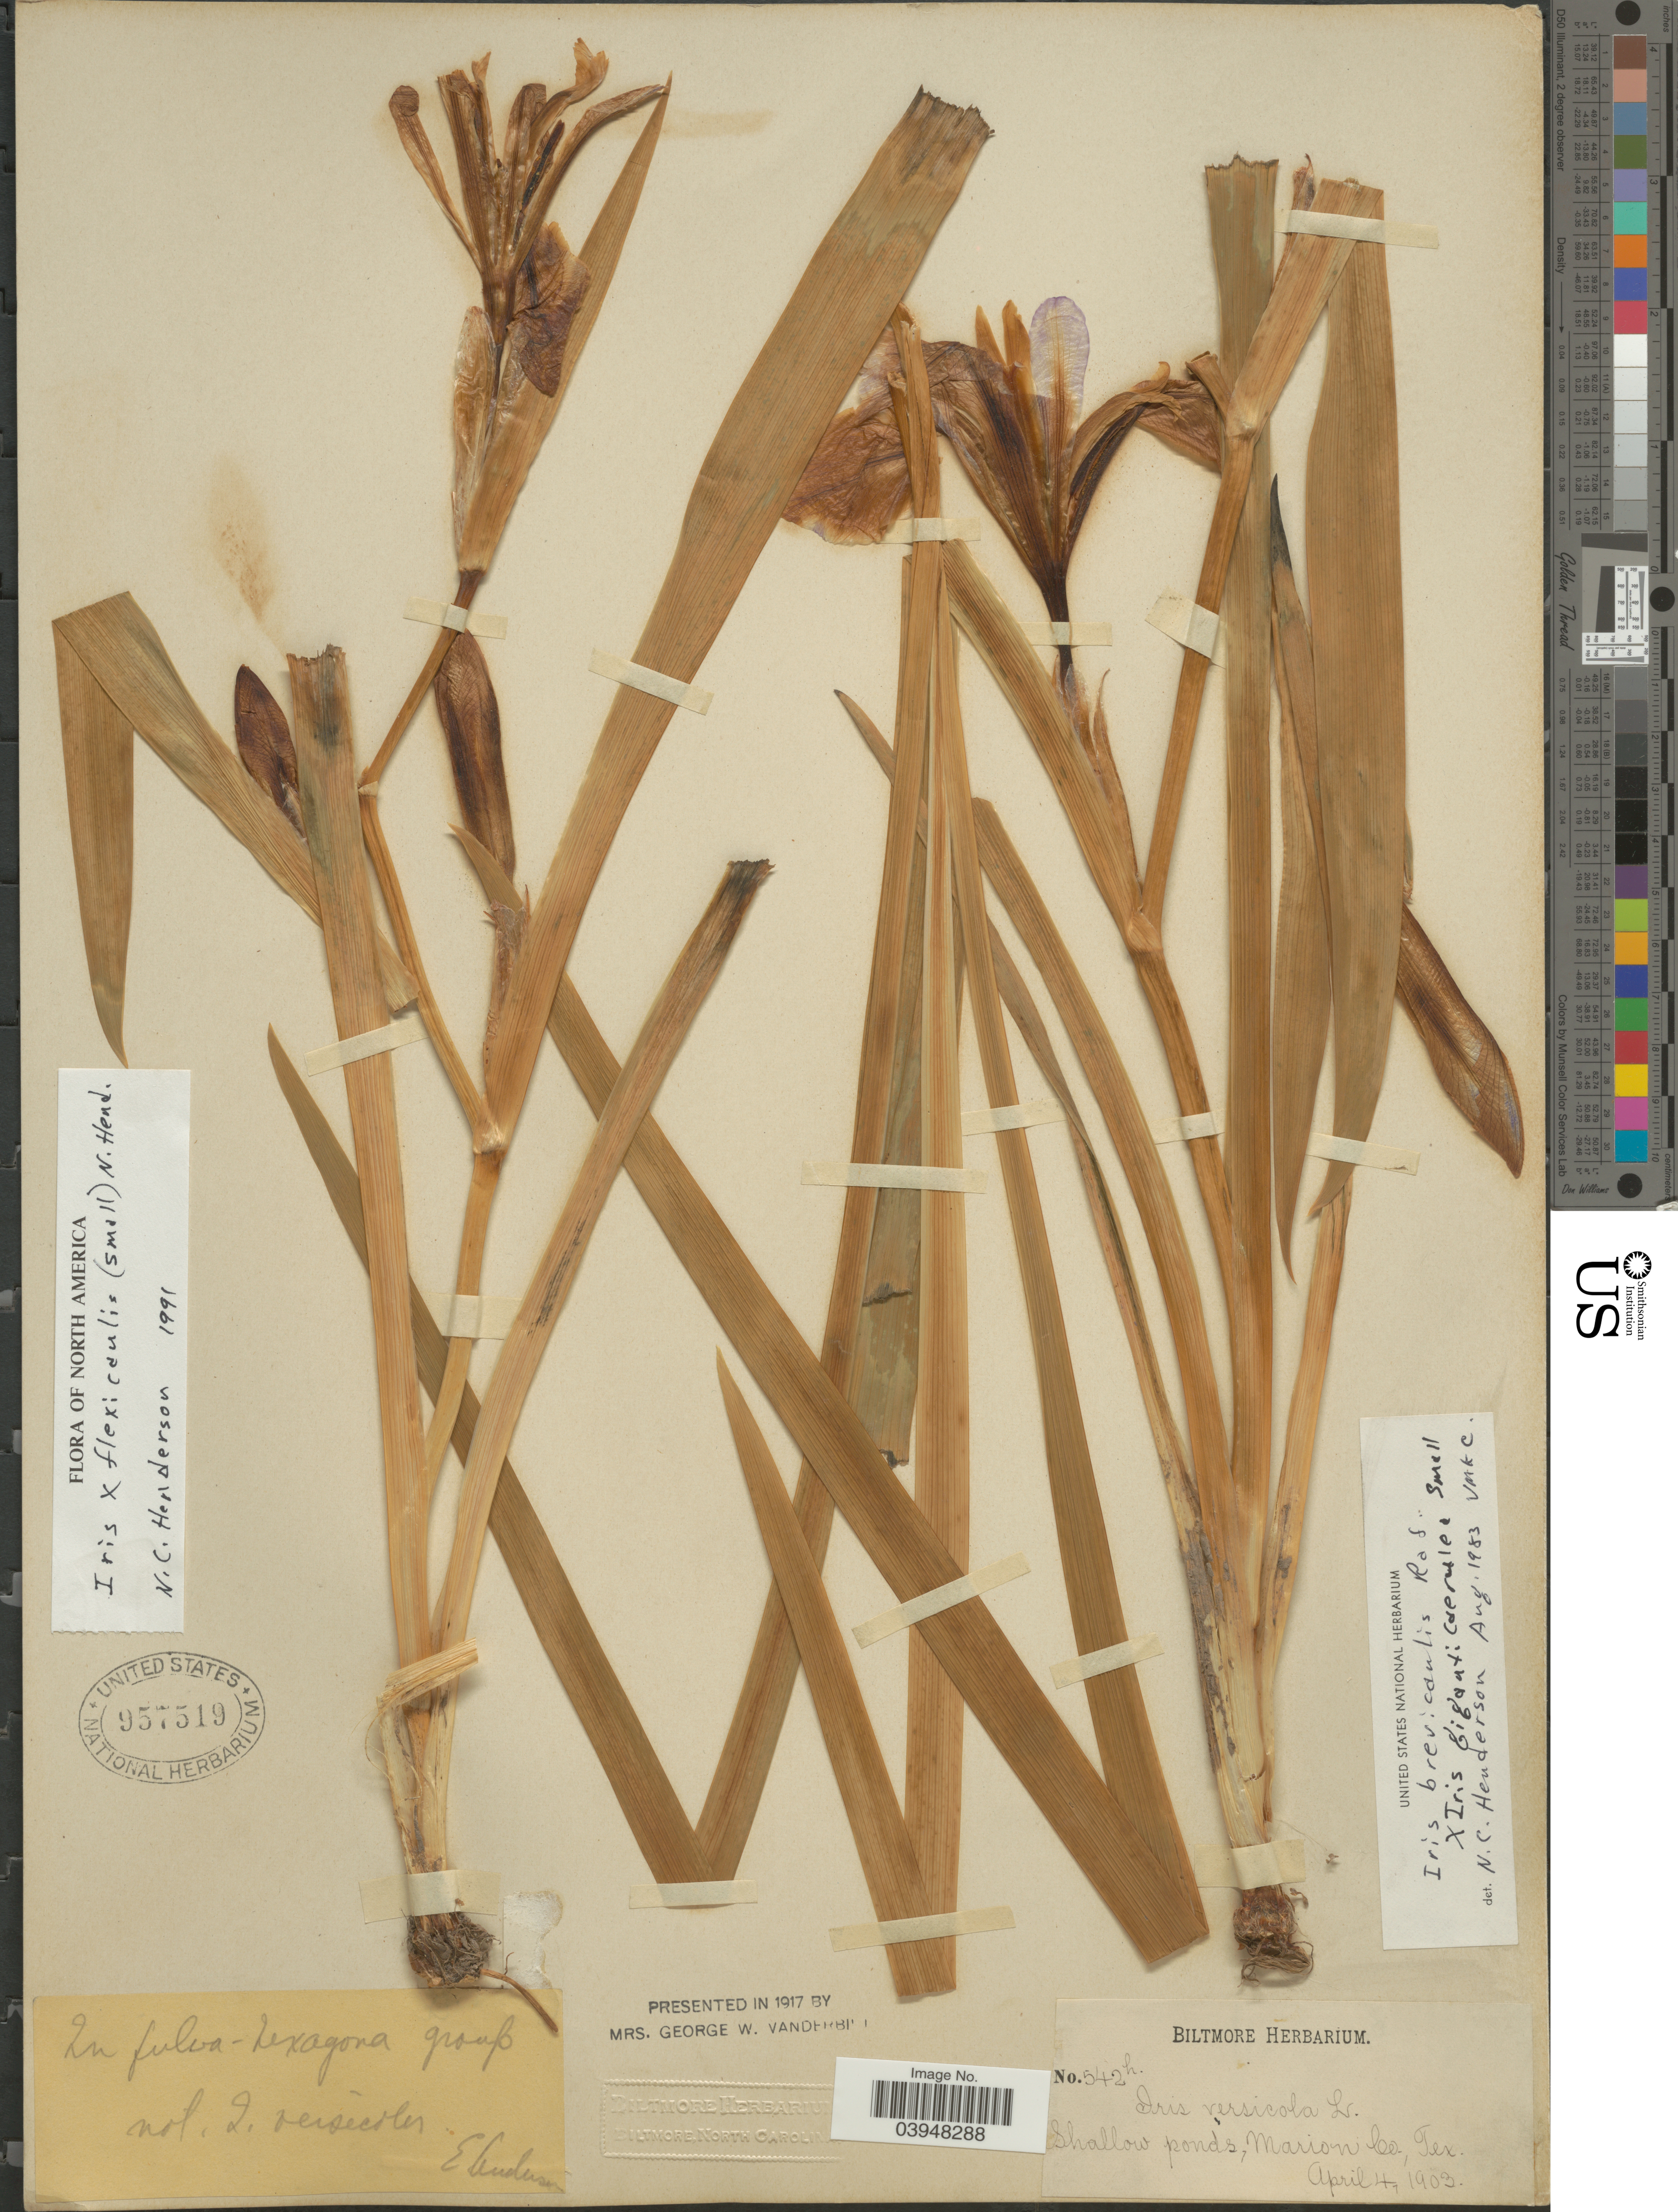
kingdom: Plantae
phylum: Tracheophyta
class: Liliopsida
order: Asparagales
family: Iridaceae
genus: Iris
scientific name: Iris brevicaulis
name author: Raf.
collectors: ex herb. Biltmore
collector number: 542h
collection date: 1903-04-04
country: United States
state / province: Texas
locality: Shallow ponds, Marion Co.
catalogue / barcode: US 957519